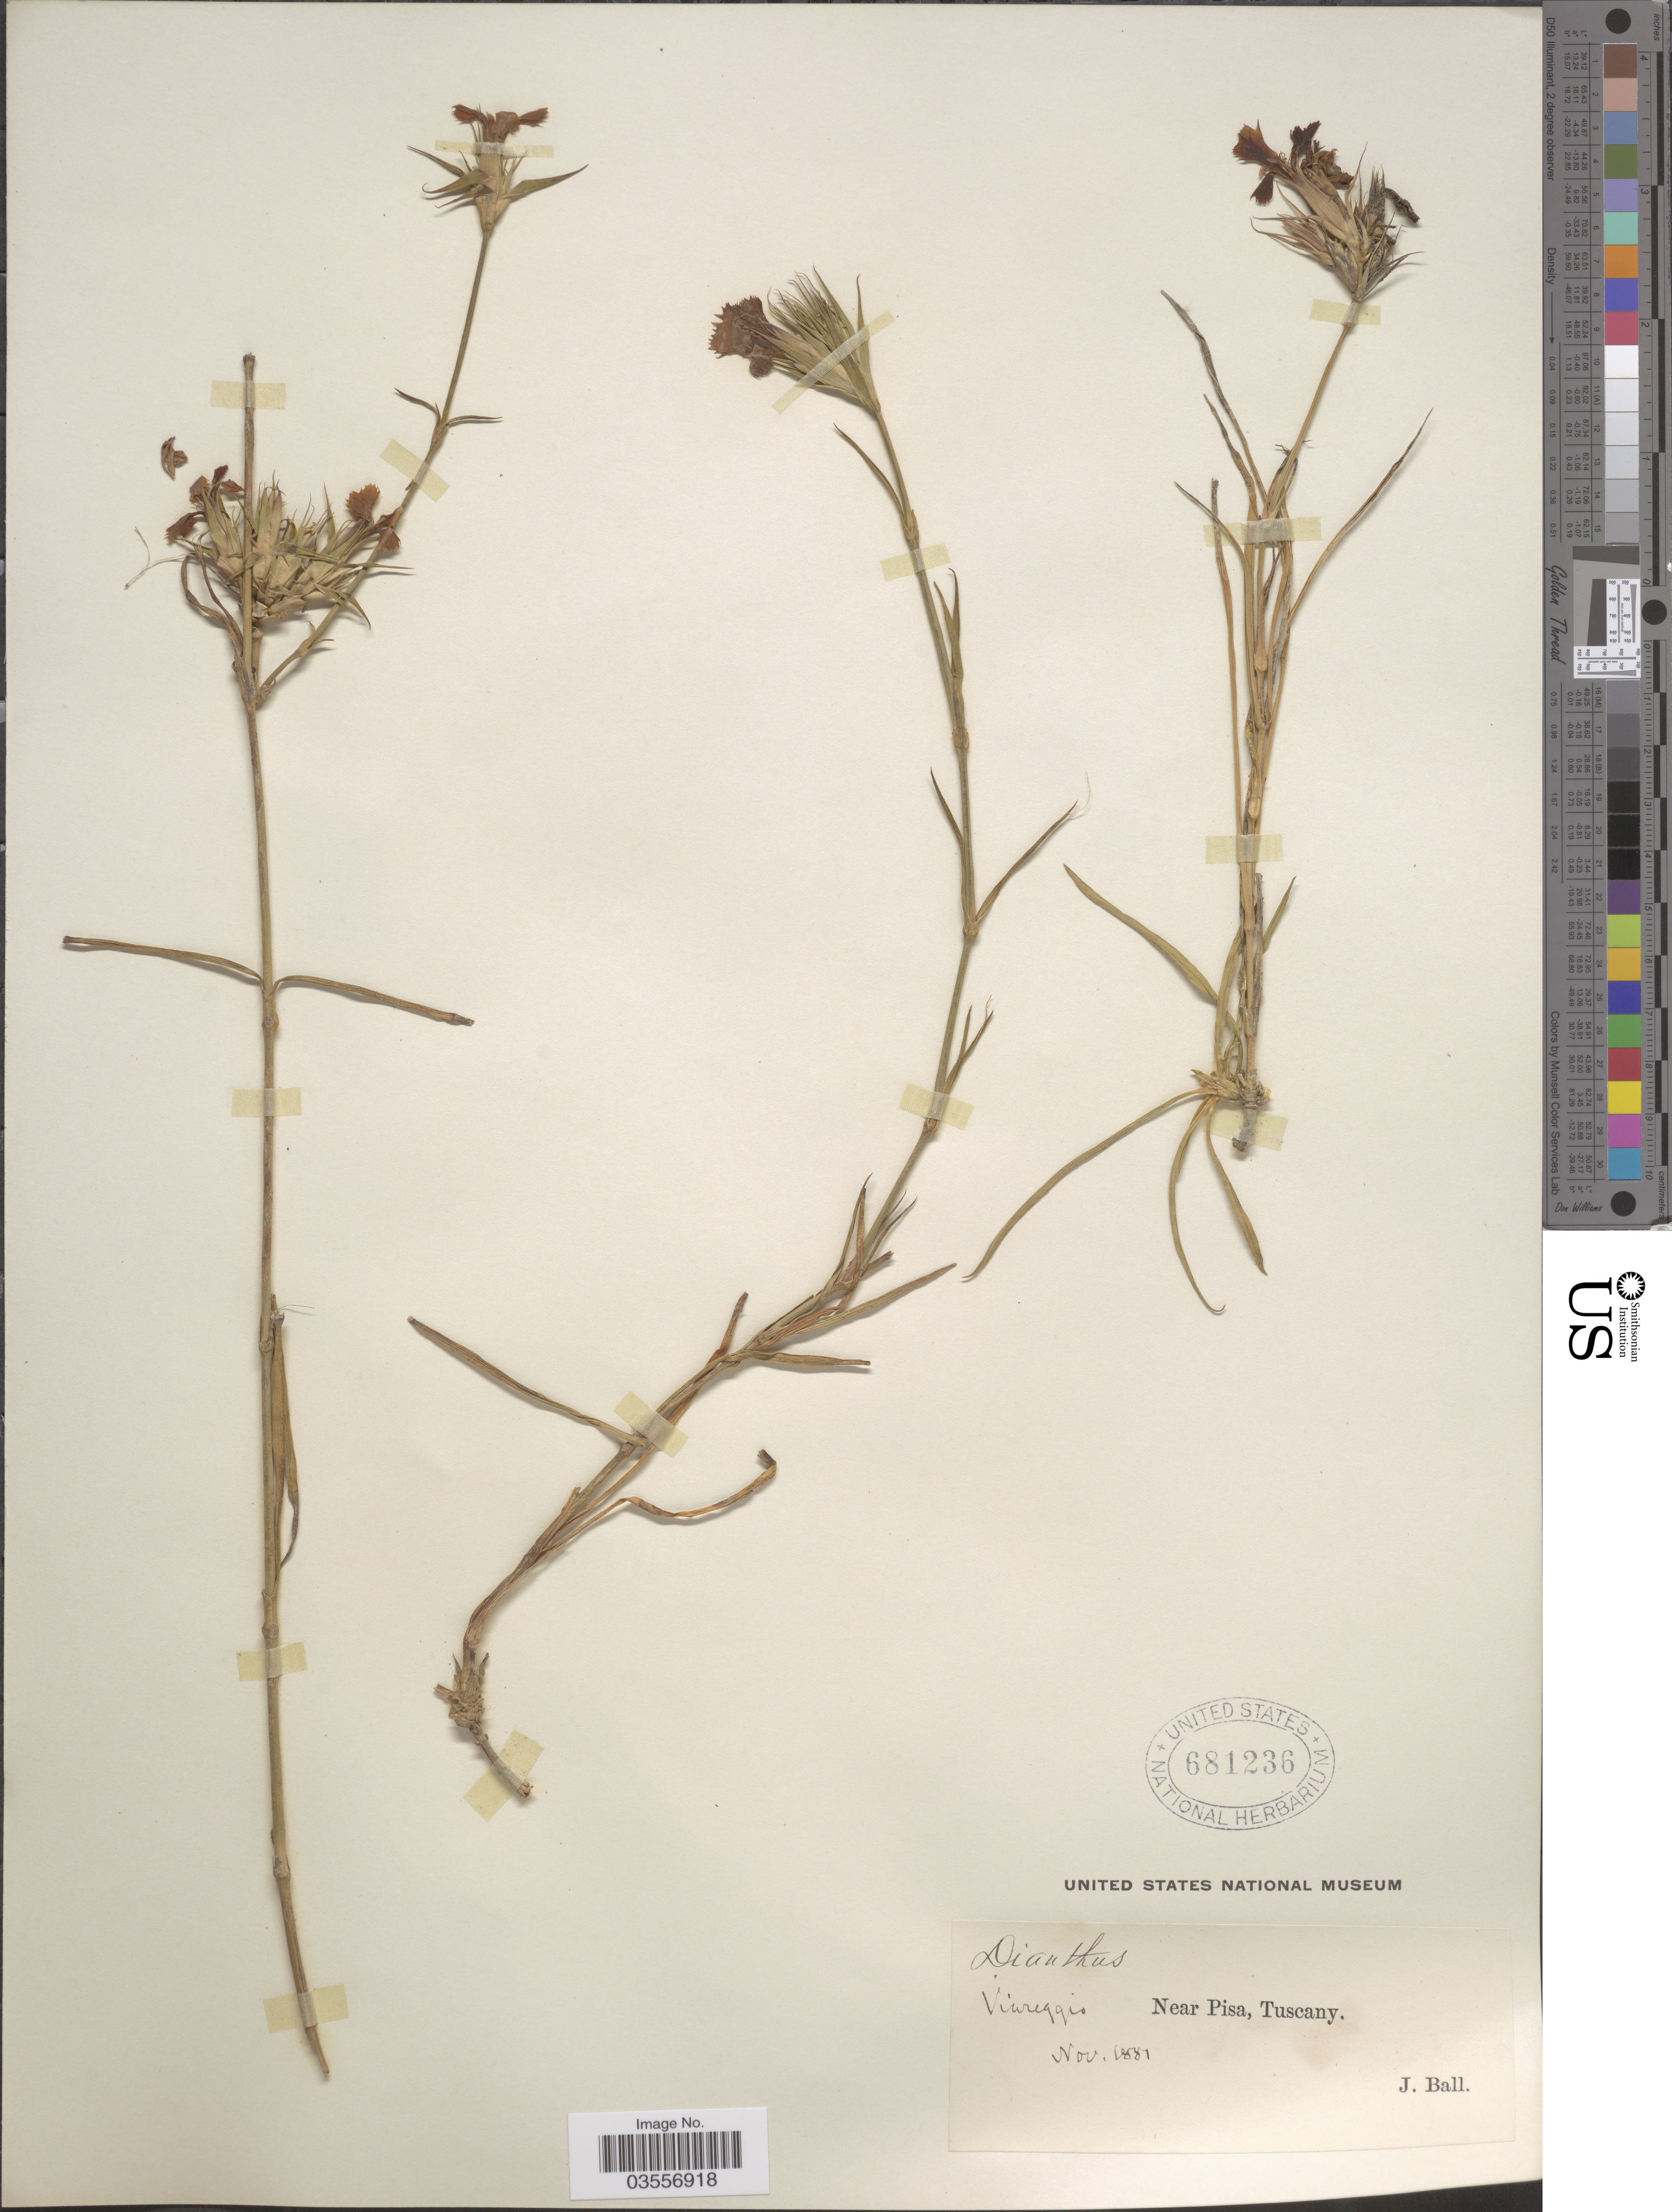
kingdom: Plantae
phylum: Tracheophyta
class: Magnoliopsida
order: Caryophyllales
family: Caryophyllaceae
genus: Dianthus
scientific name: Dianthus sp.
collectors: J. Ball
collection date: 1881-11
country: Italy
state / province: Tuscany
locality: Near Pisa. Viareggio.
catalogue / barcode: US 681236